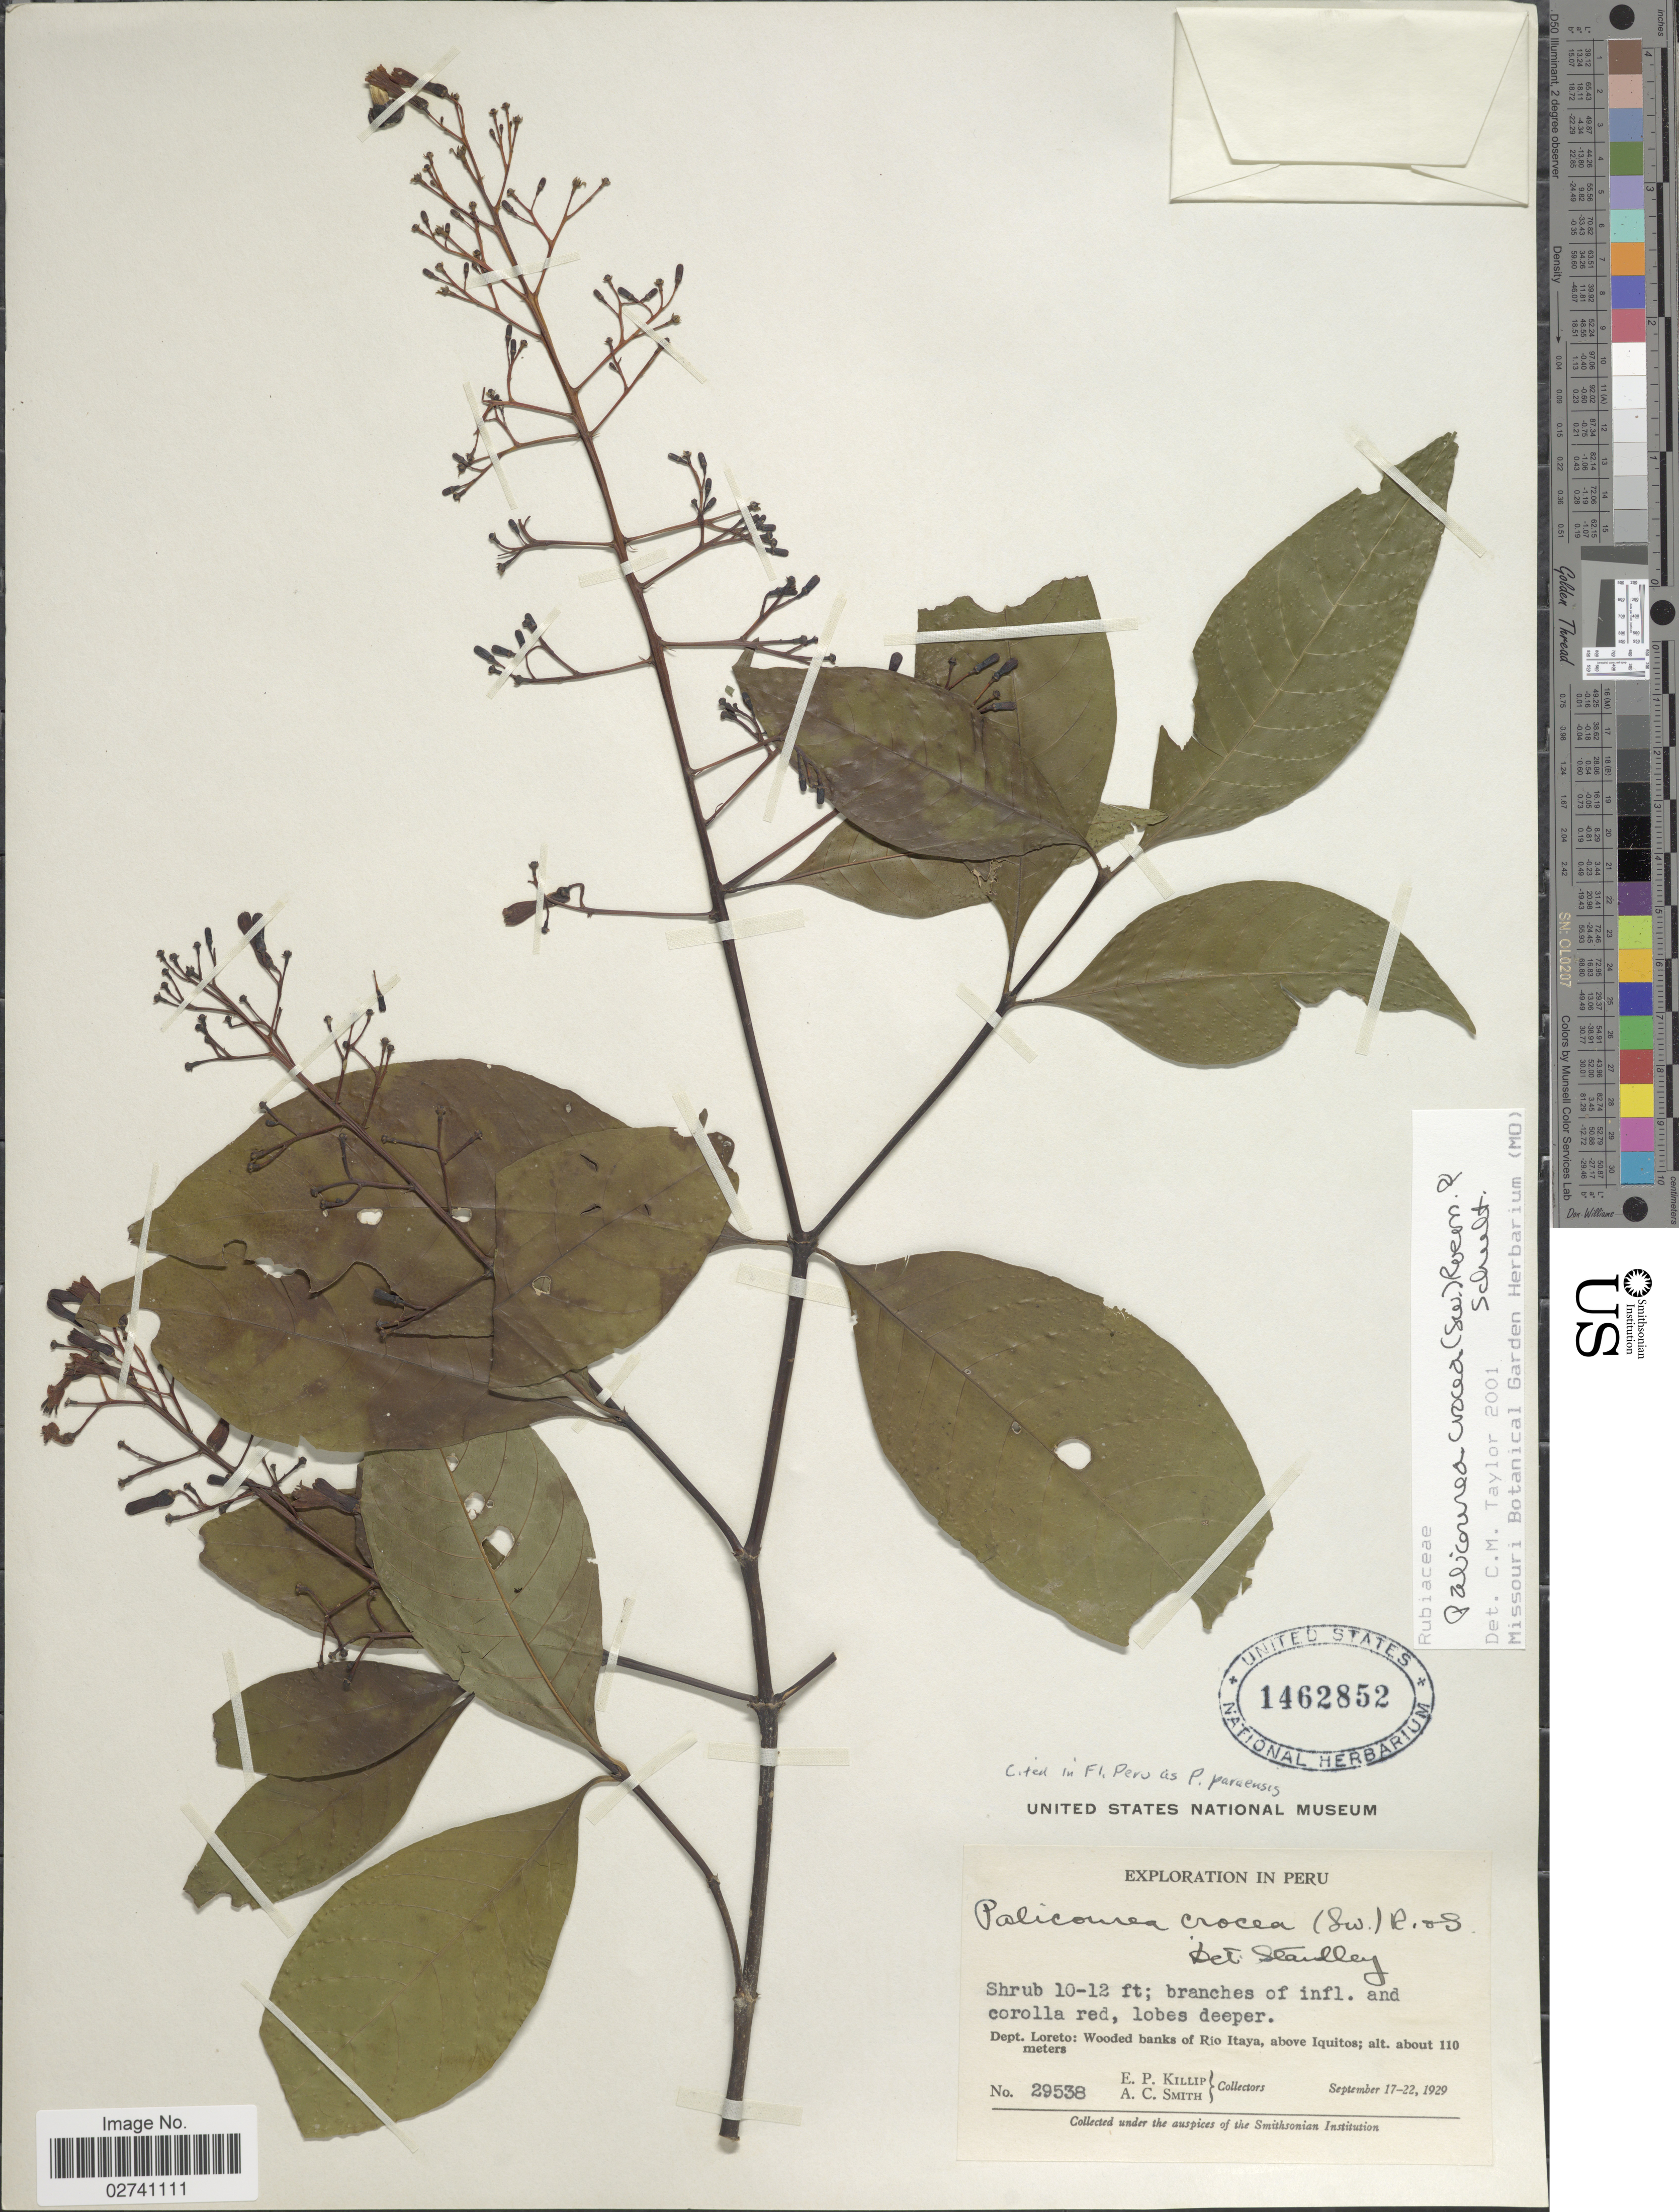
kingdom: Plantae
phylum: Tracheophyta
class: Magnoliopsida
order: Gentianales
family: Rubiaceae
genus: Palicourea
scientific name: Palicourea crocea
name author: (Sw.) Schult.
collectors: E. P. Killip & A. C. Smith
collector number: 29538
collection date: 1929-09-17/1929-09-22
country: Peru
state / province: Loreto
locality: Banks of Río Itaya, above Iquitos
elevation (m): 110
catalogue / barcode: US 1462852